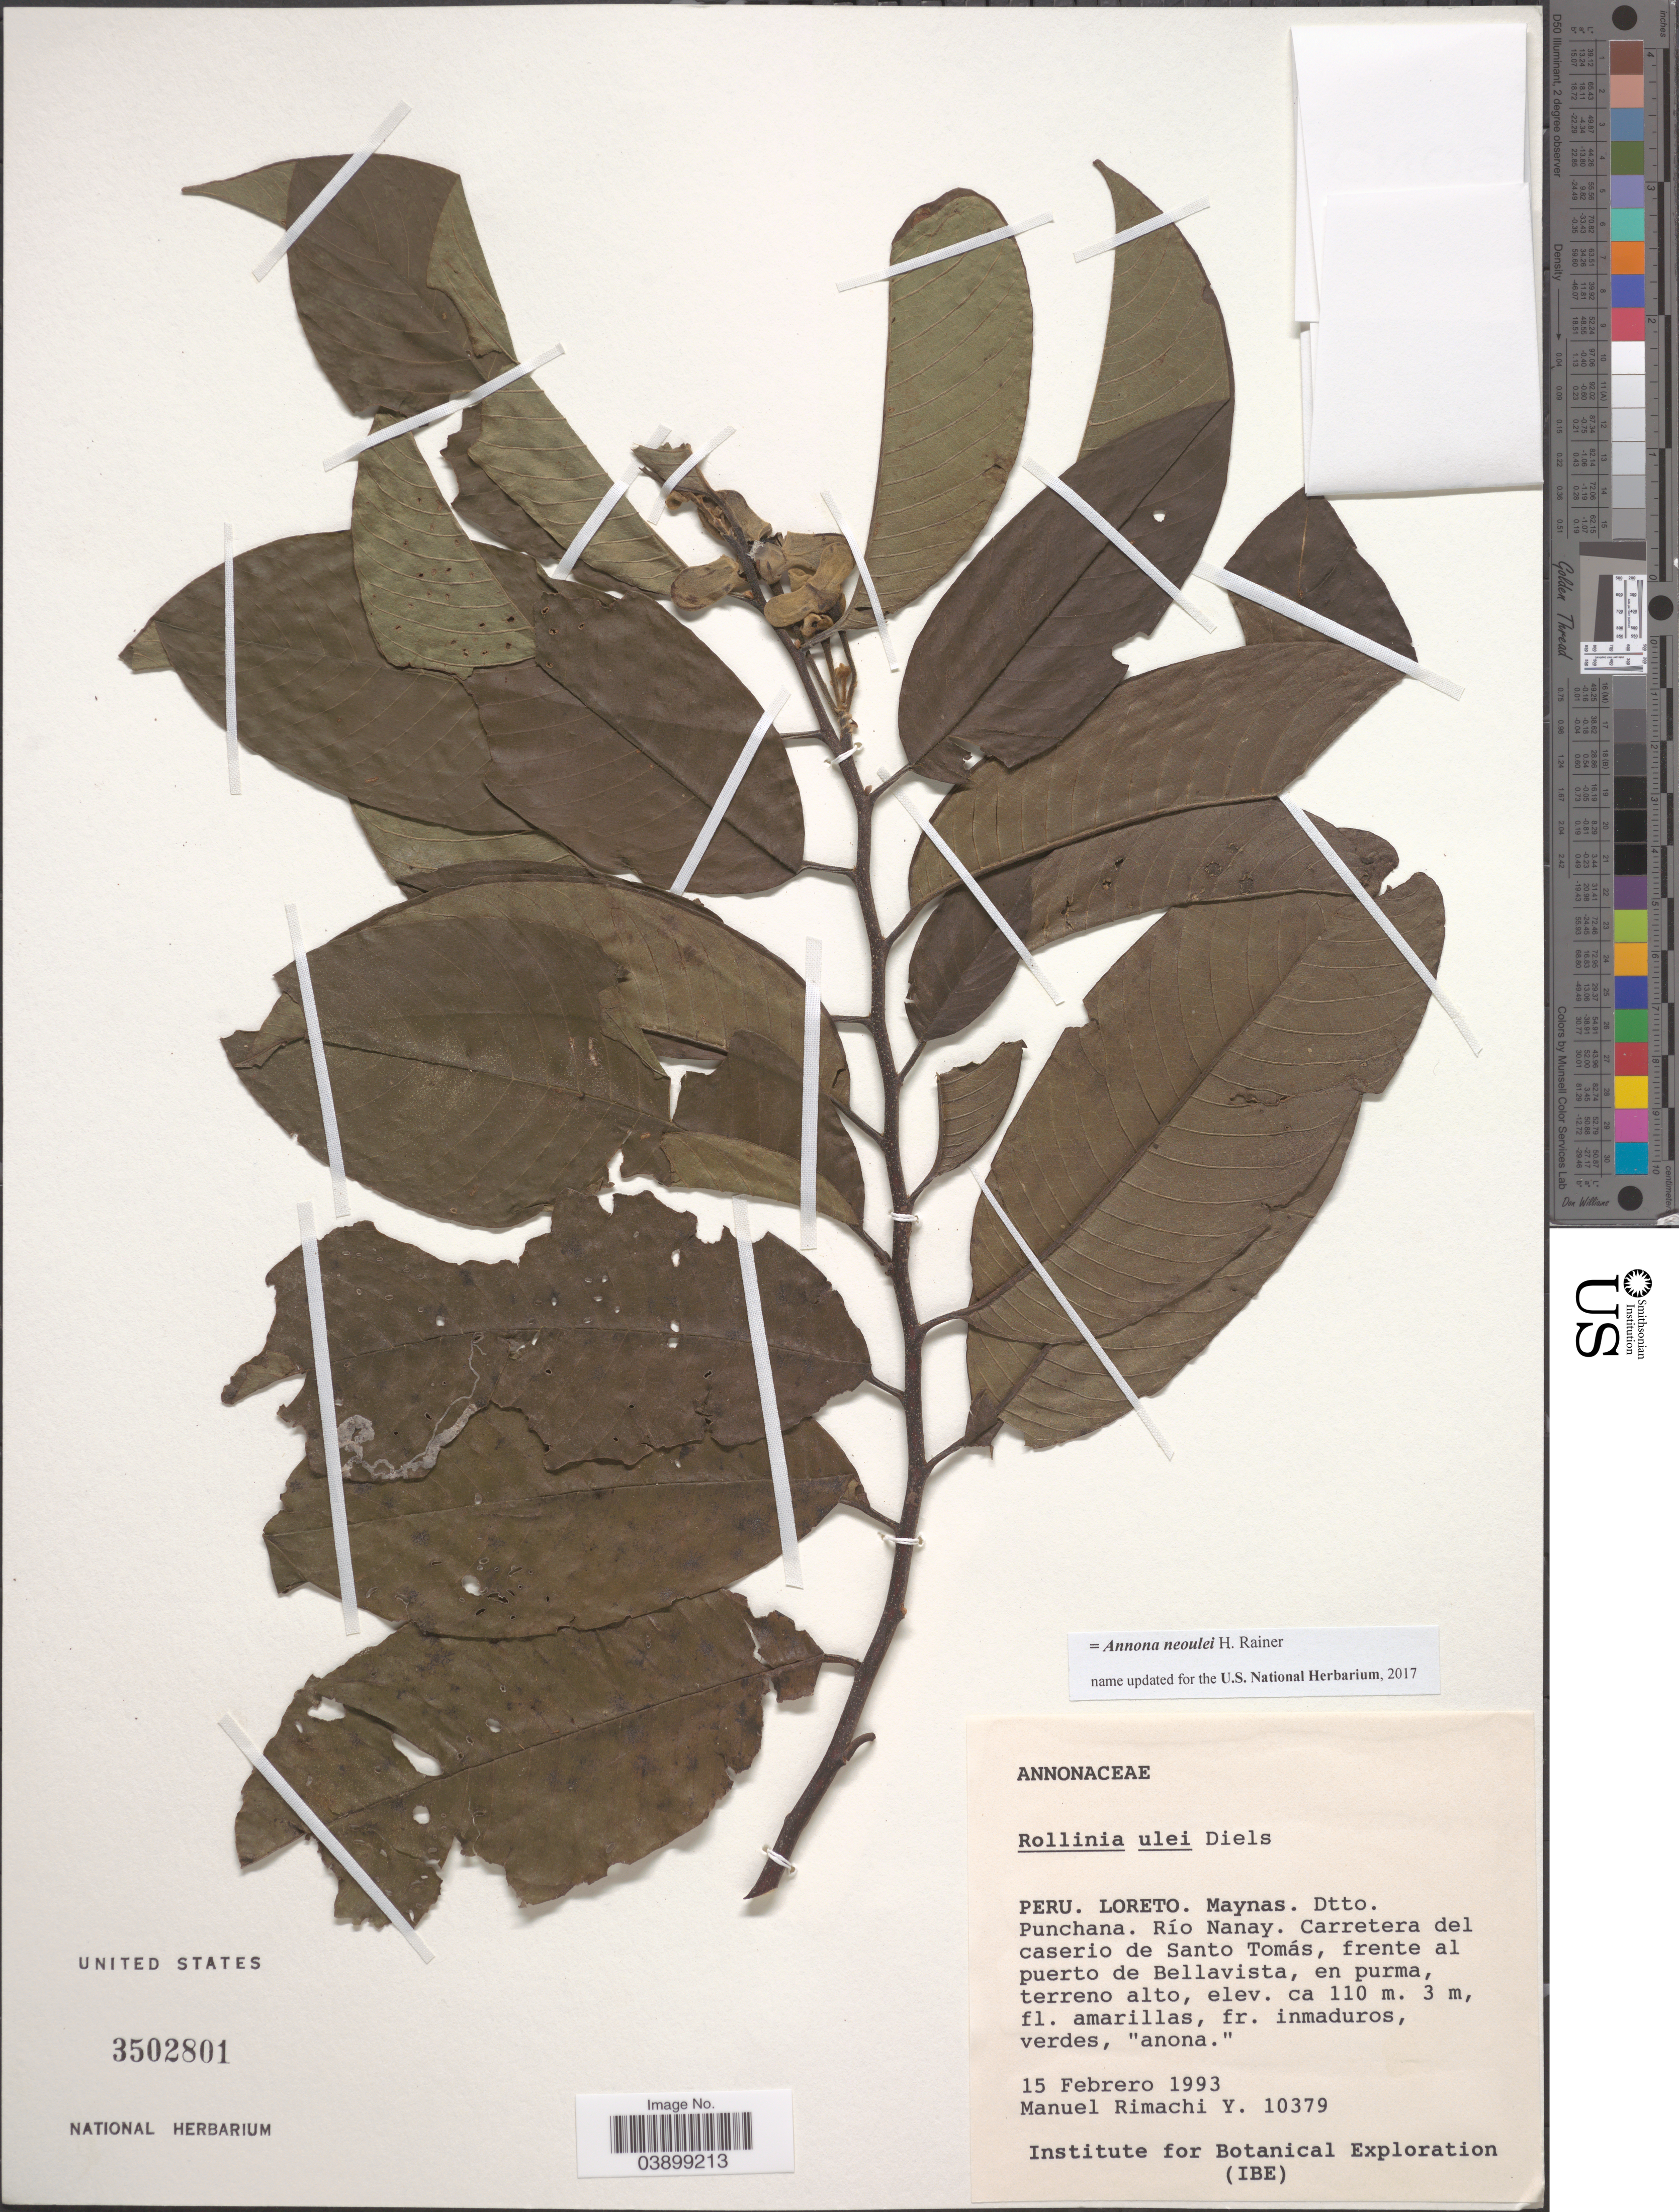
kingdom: Plantae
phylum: Tracheophyta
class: Magnoliopsida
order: Magnoliales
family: Annonaceae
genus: Annona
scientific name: Annona neoulei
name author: H. Rainer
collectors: M. Rimachi Y.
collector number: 10379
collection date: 1993-02-15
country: Peru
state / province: Loreto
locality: Maynas. Dtto. Punchana. Río Nanay. Carretera del caserio de Santo Tomás, frente al puerto de Bellavista.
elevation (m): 110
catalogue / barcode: US 3502801